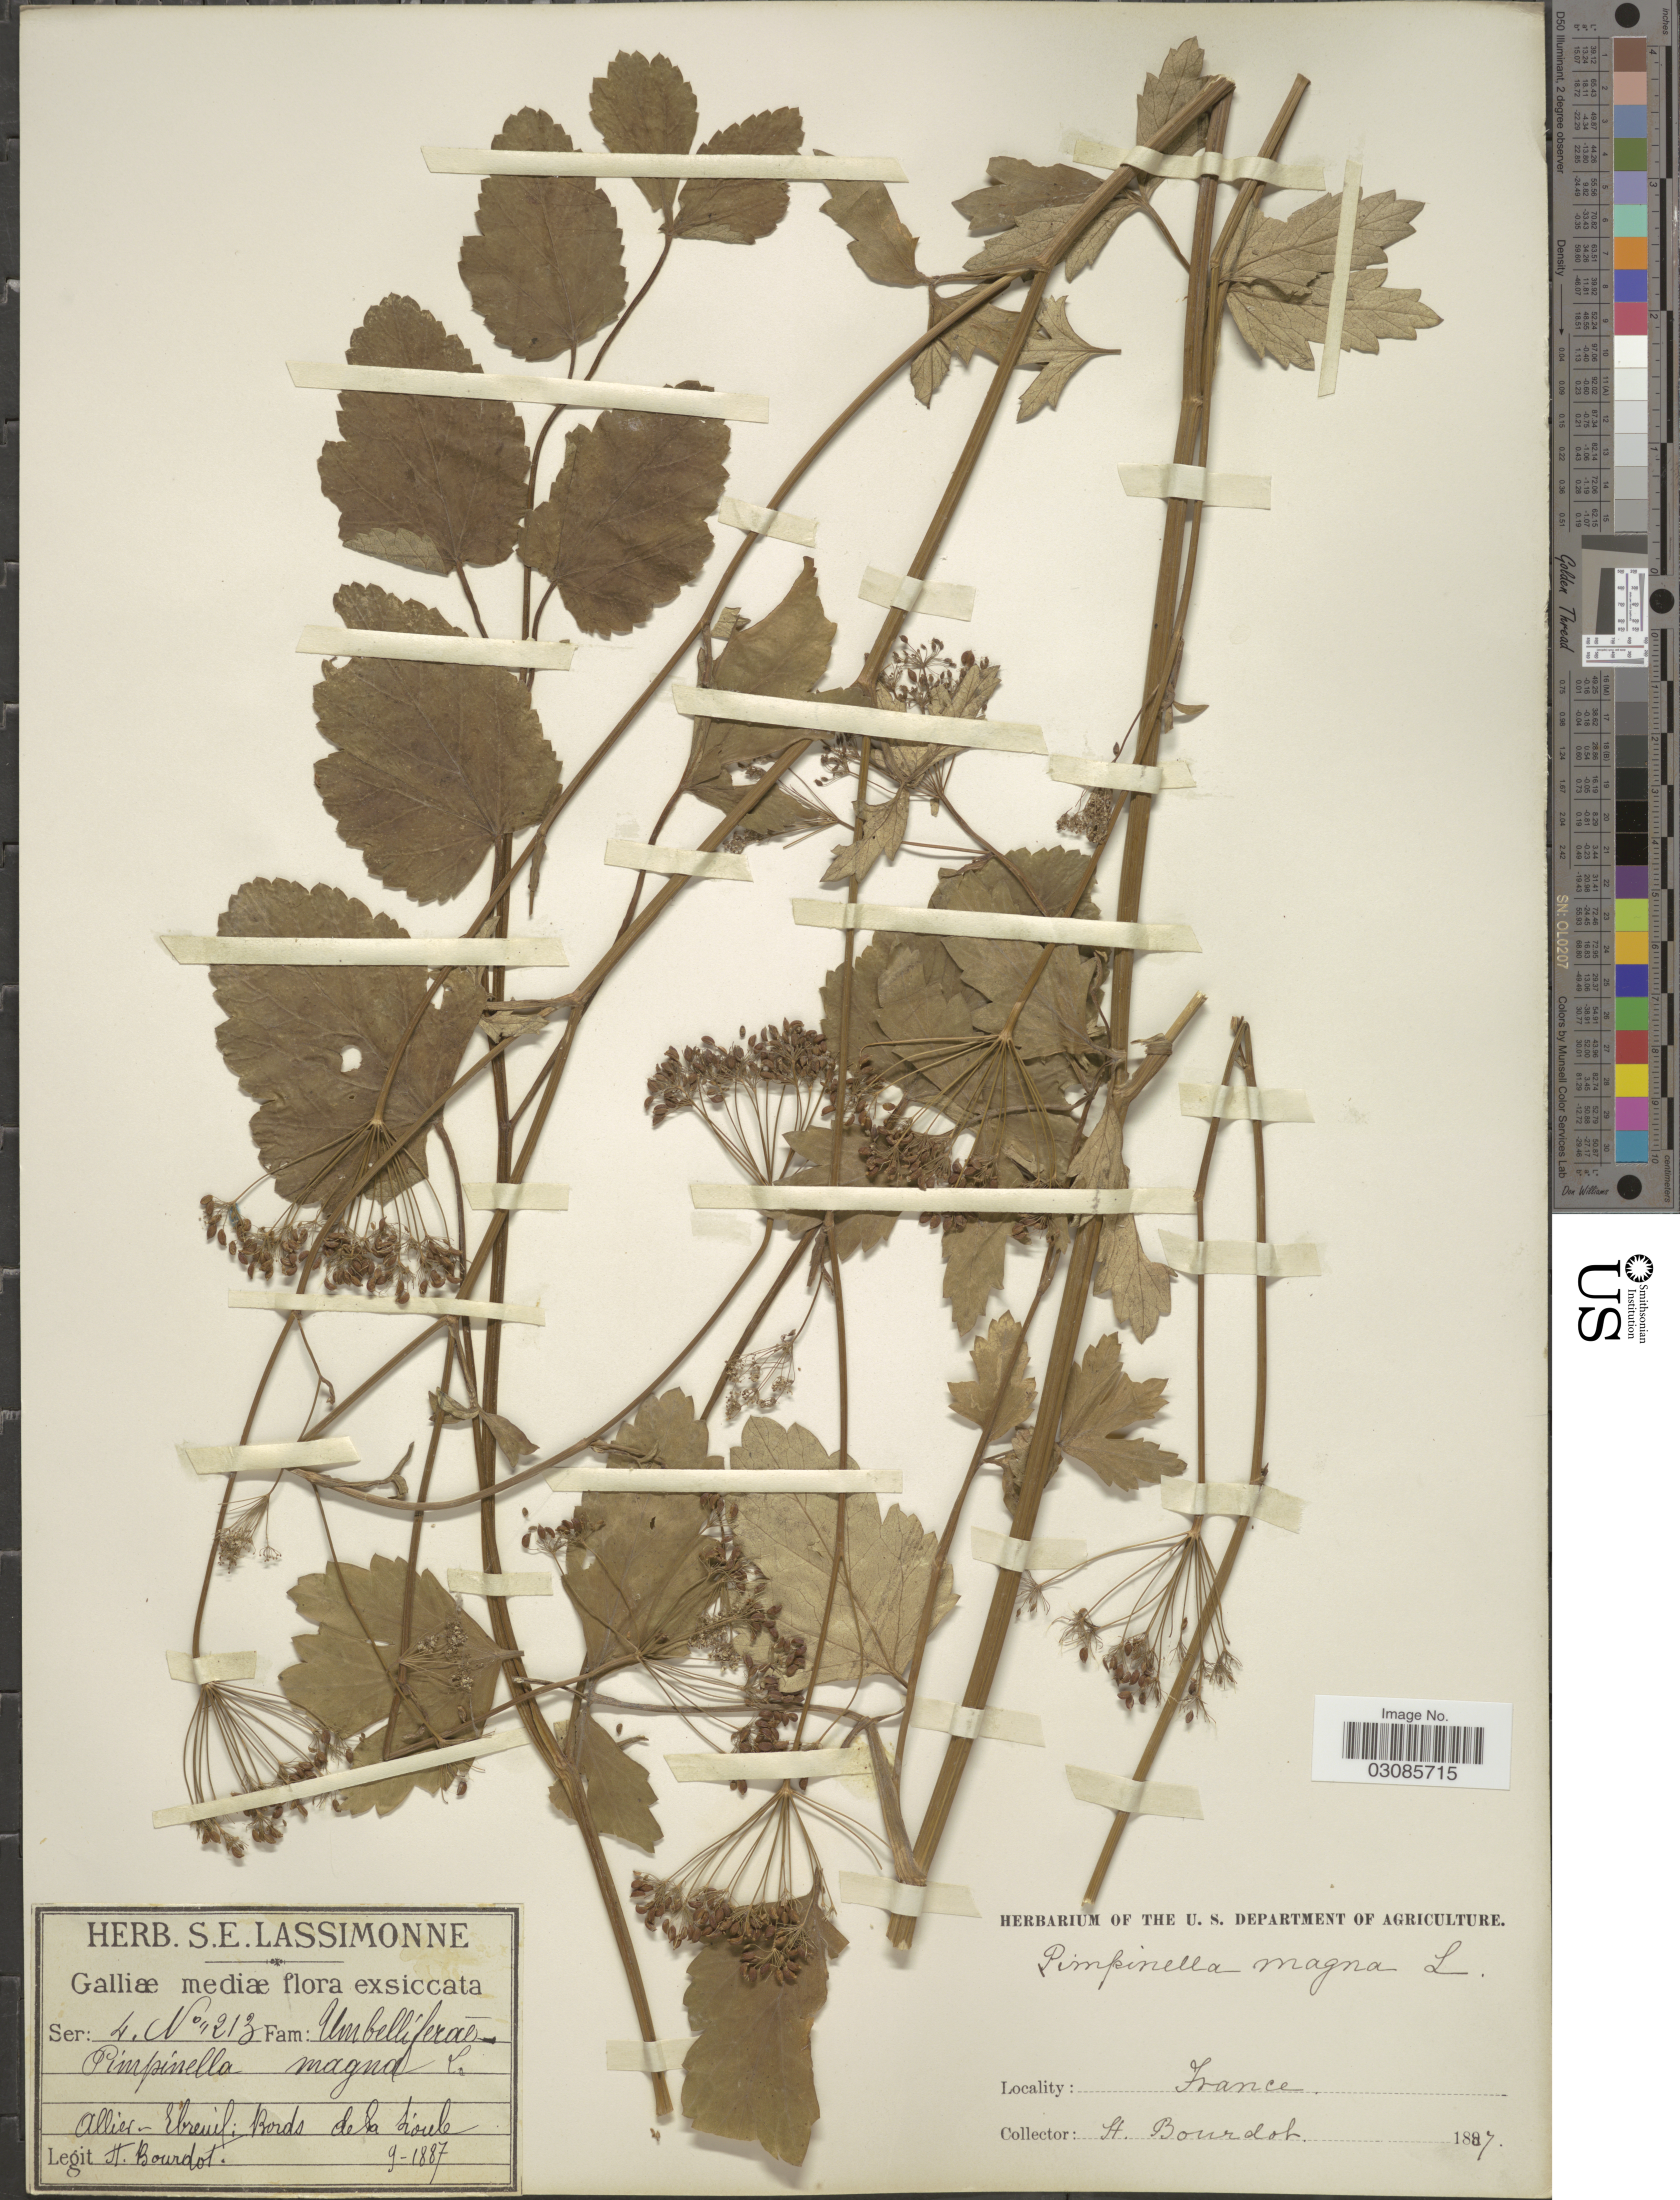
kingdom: Plantae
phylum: Tracheophyta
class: Magnoliopsida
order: Apiales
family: Apiaceae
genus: Pimpinella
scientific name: Pimpinella magna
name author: L.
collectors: H. Bourdot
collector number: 213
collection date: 1887-09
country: France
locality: Allier- E'breuil: Bords de la Sioule.